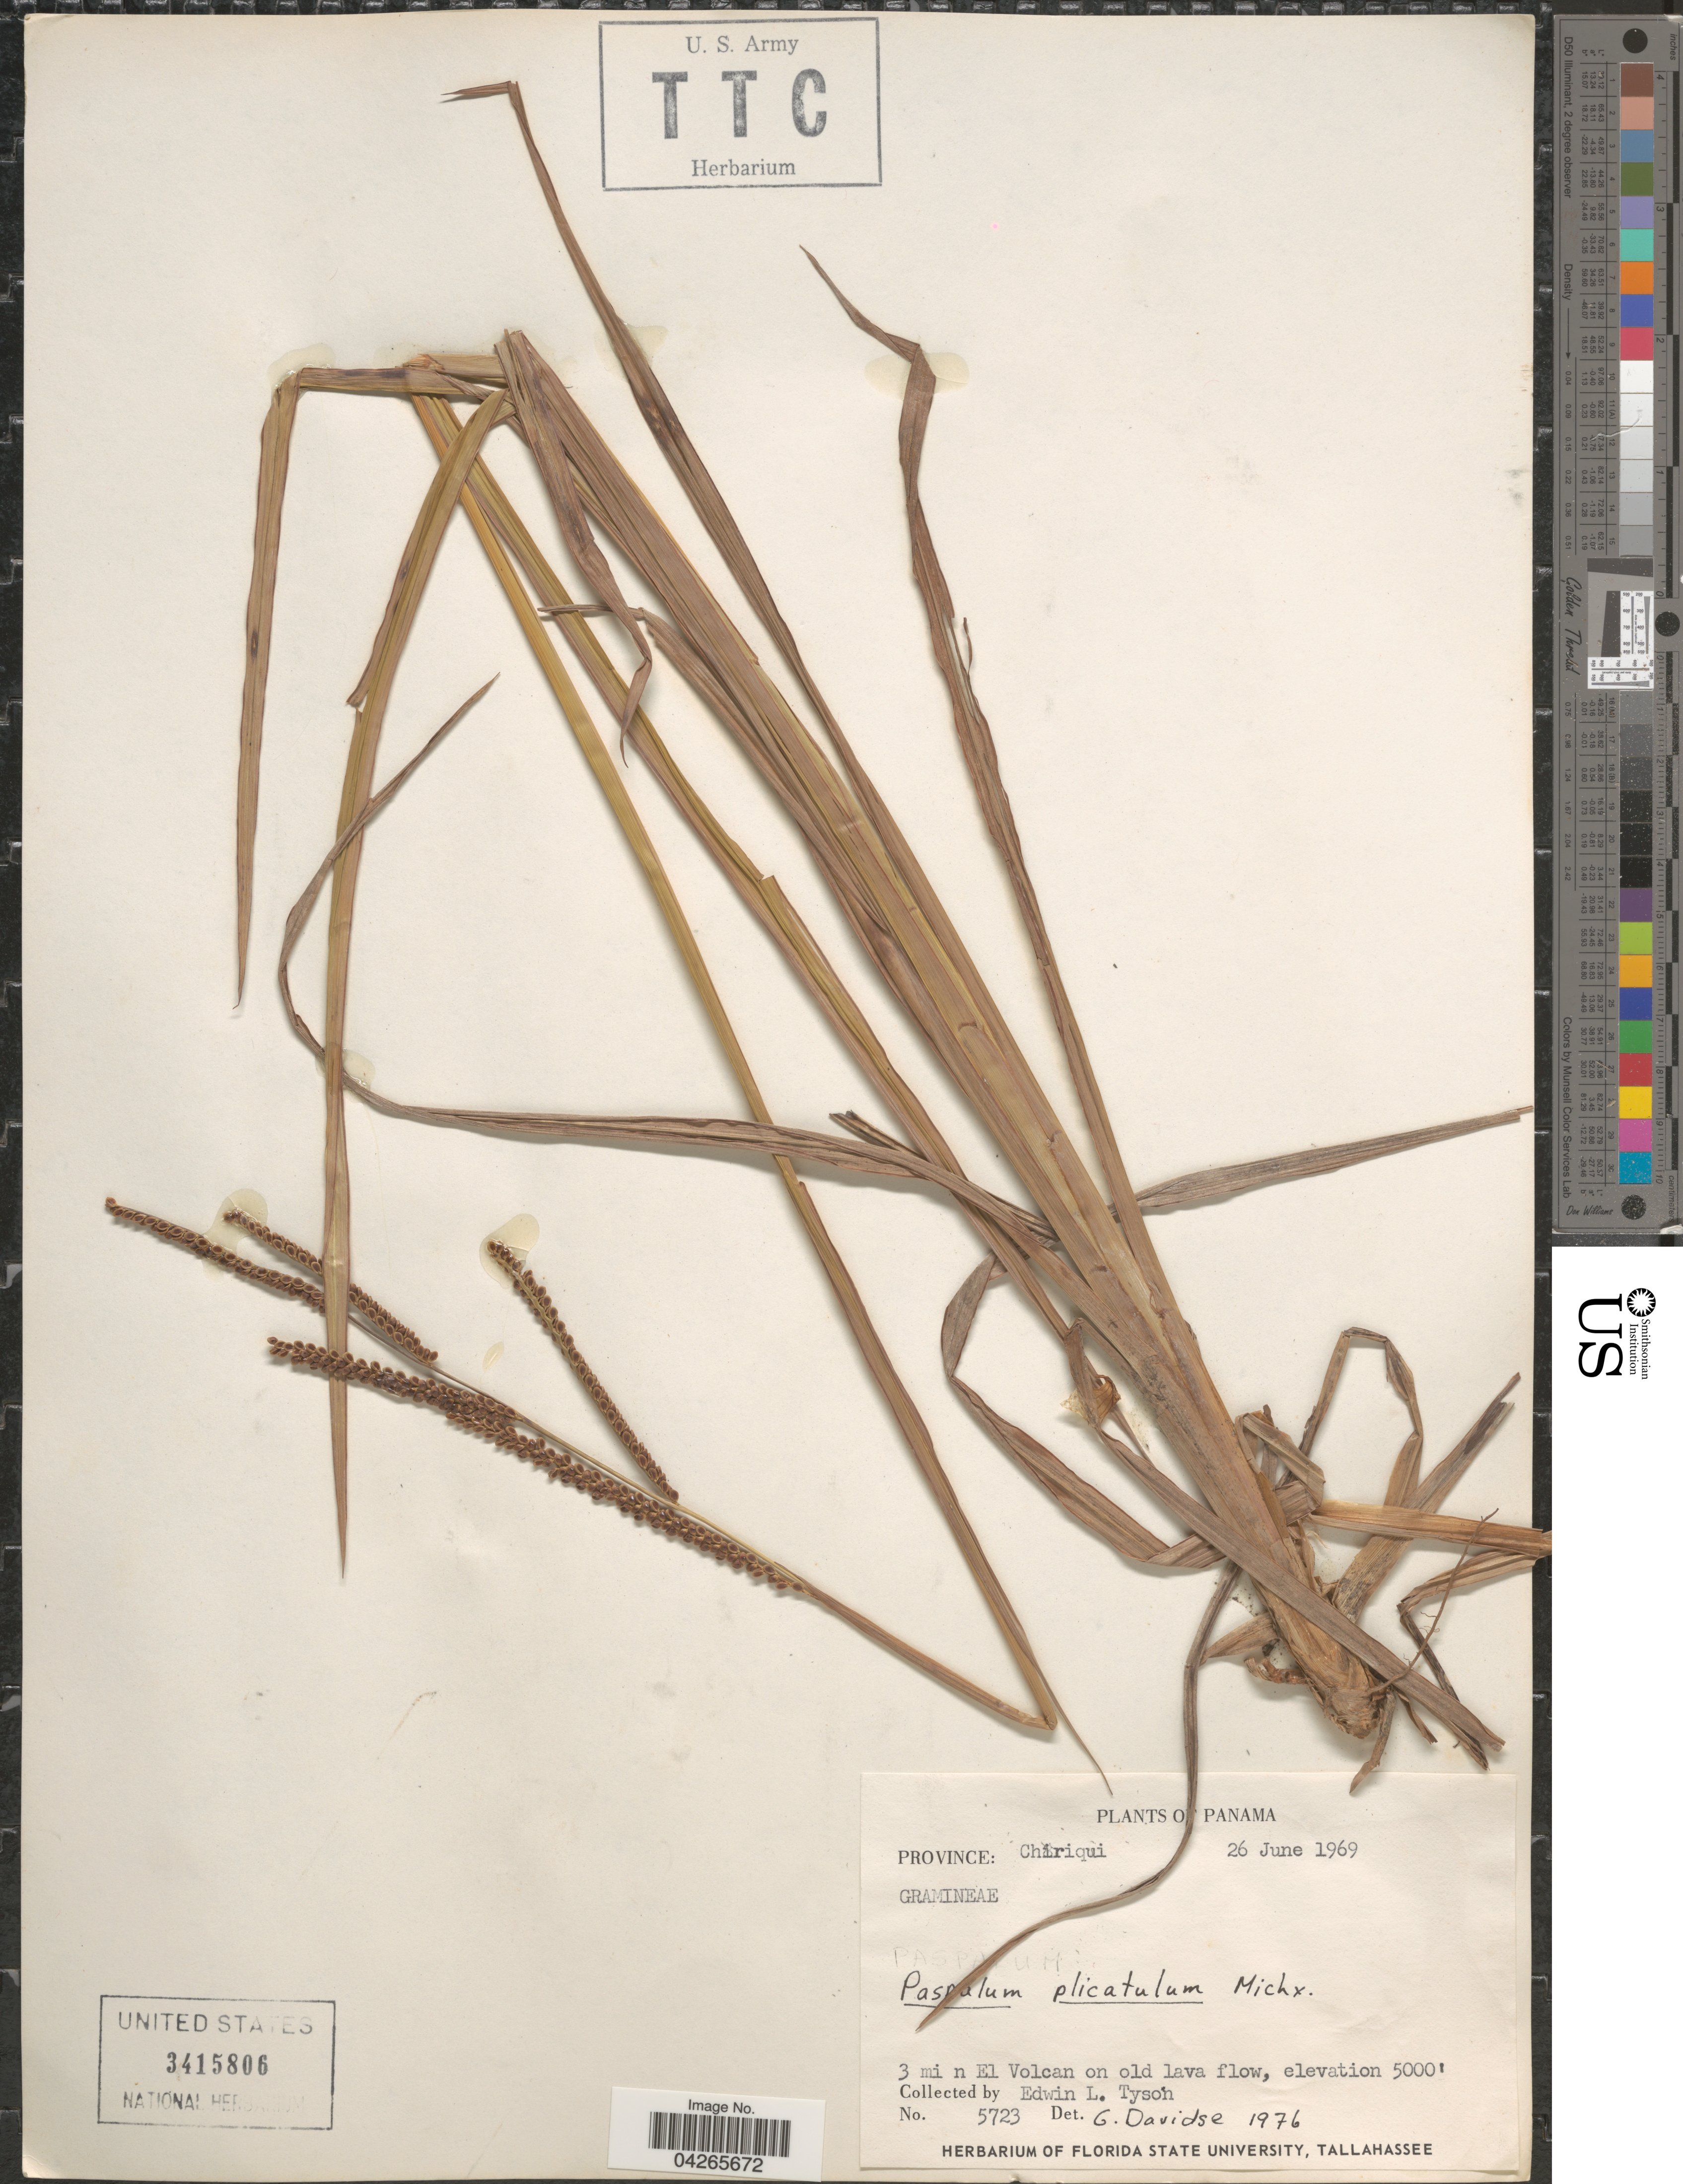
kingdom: Plantae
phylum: Tracheophyta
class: Liliopsida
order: Poales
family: Poaceae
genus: Paspalum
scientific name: Paspalum plicatulum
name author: Michx.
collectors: E. L. Tyson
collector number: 5723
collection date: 1969-06-26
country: Panama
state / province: Chiriqui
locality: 3 mi n El Volcan on old lava flow.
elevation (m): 1524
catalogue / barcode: US 3415806